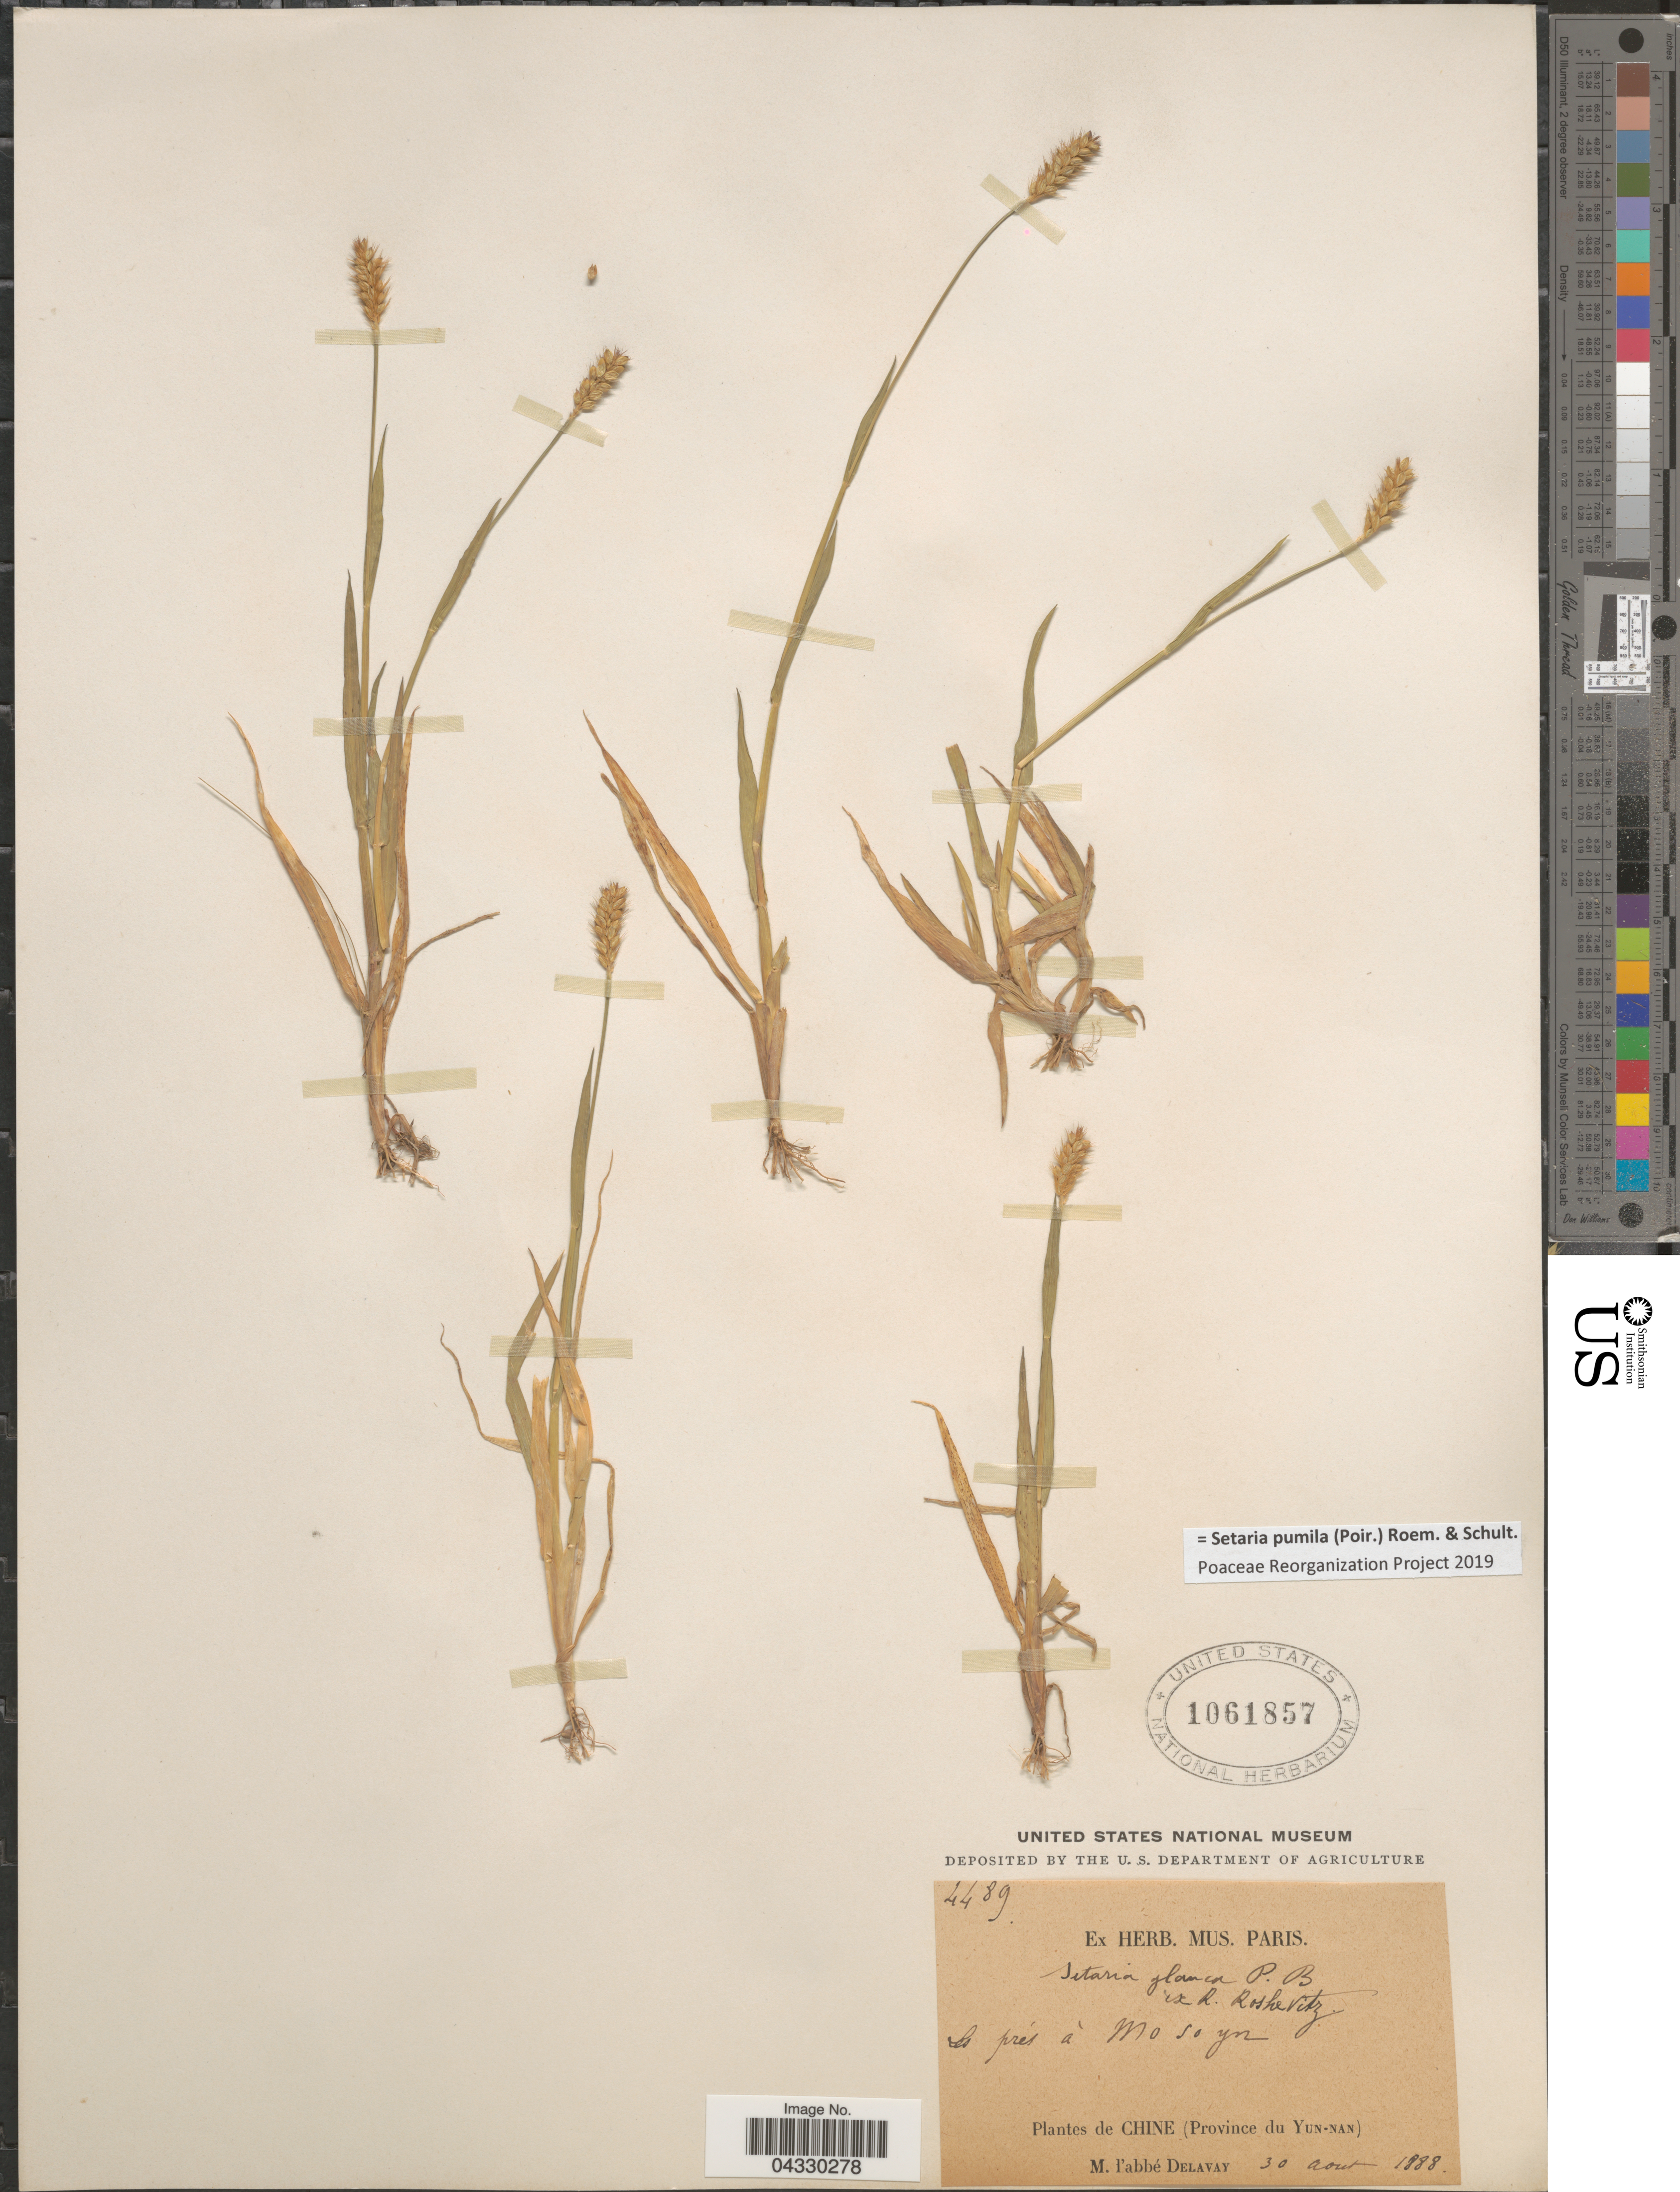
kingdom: Plantae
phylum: Tracheophyta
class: Liliopsida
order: Poales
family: Poaceae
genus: Setaria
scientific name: Setaria pumila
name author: (Poir.) Roem. & Schult.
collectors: P. Delavay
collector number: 4489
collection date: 1888-08-30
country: China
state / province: Yunnan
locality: Les près à Mosoyn. (Province du Yun-nan).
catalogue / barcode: US 1061857